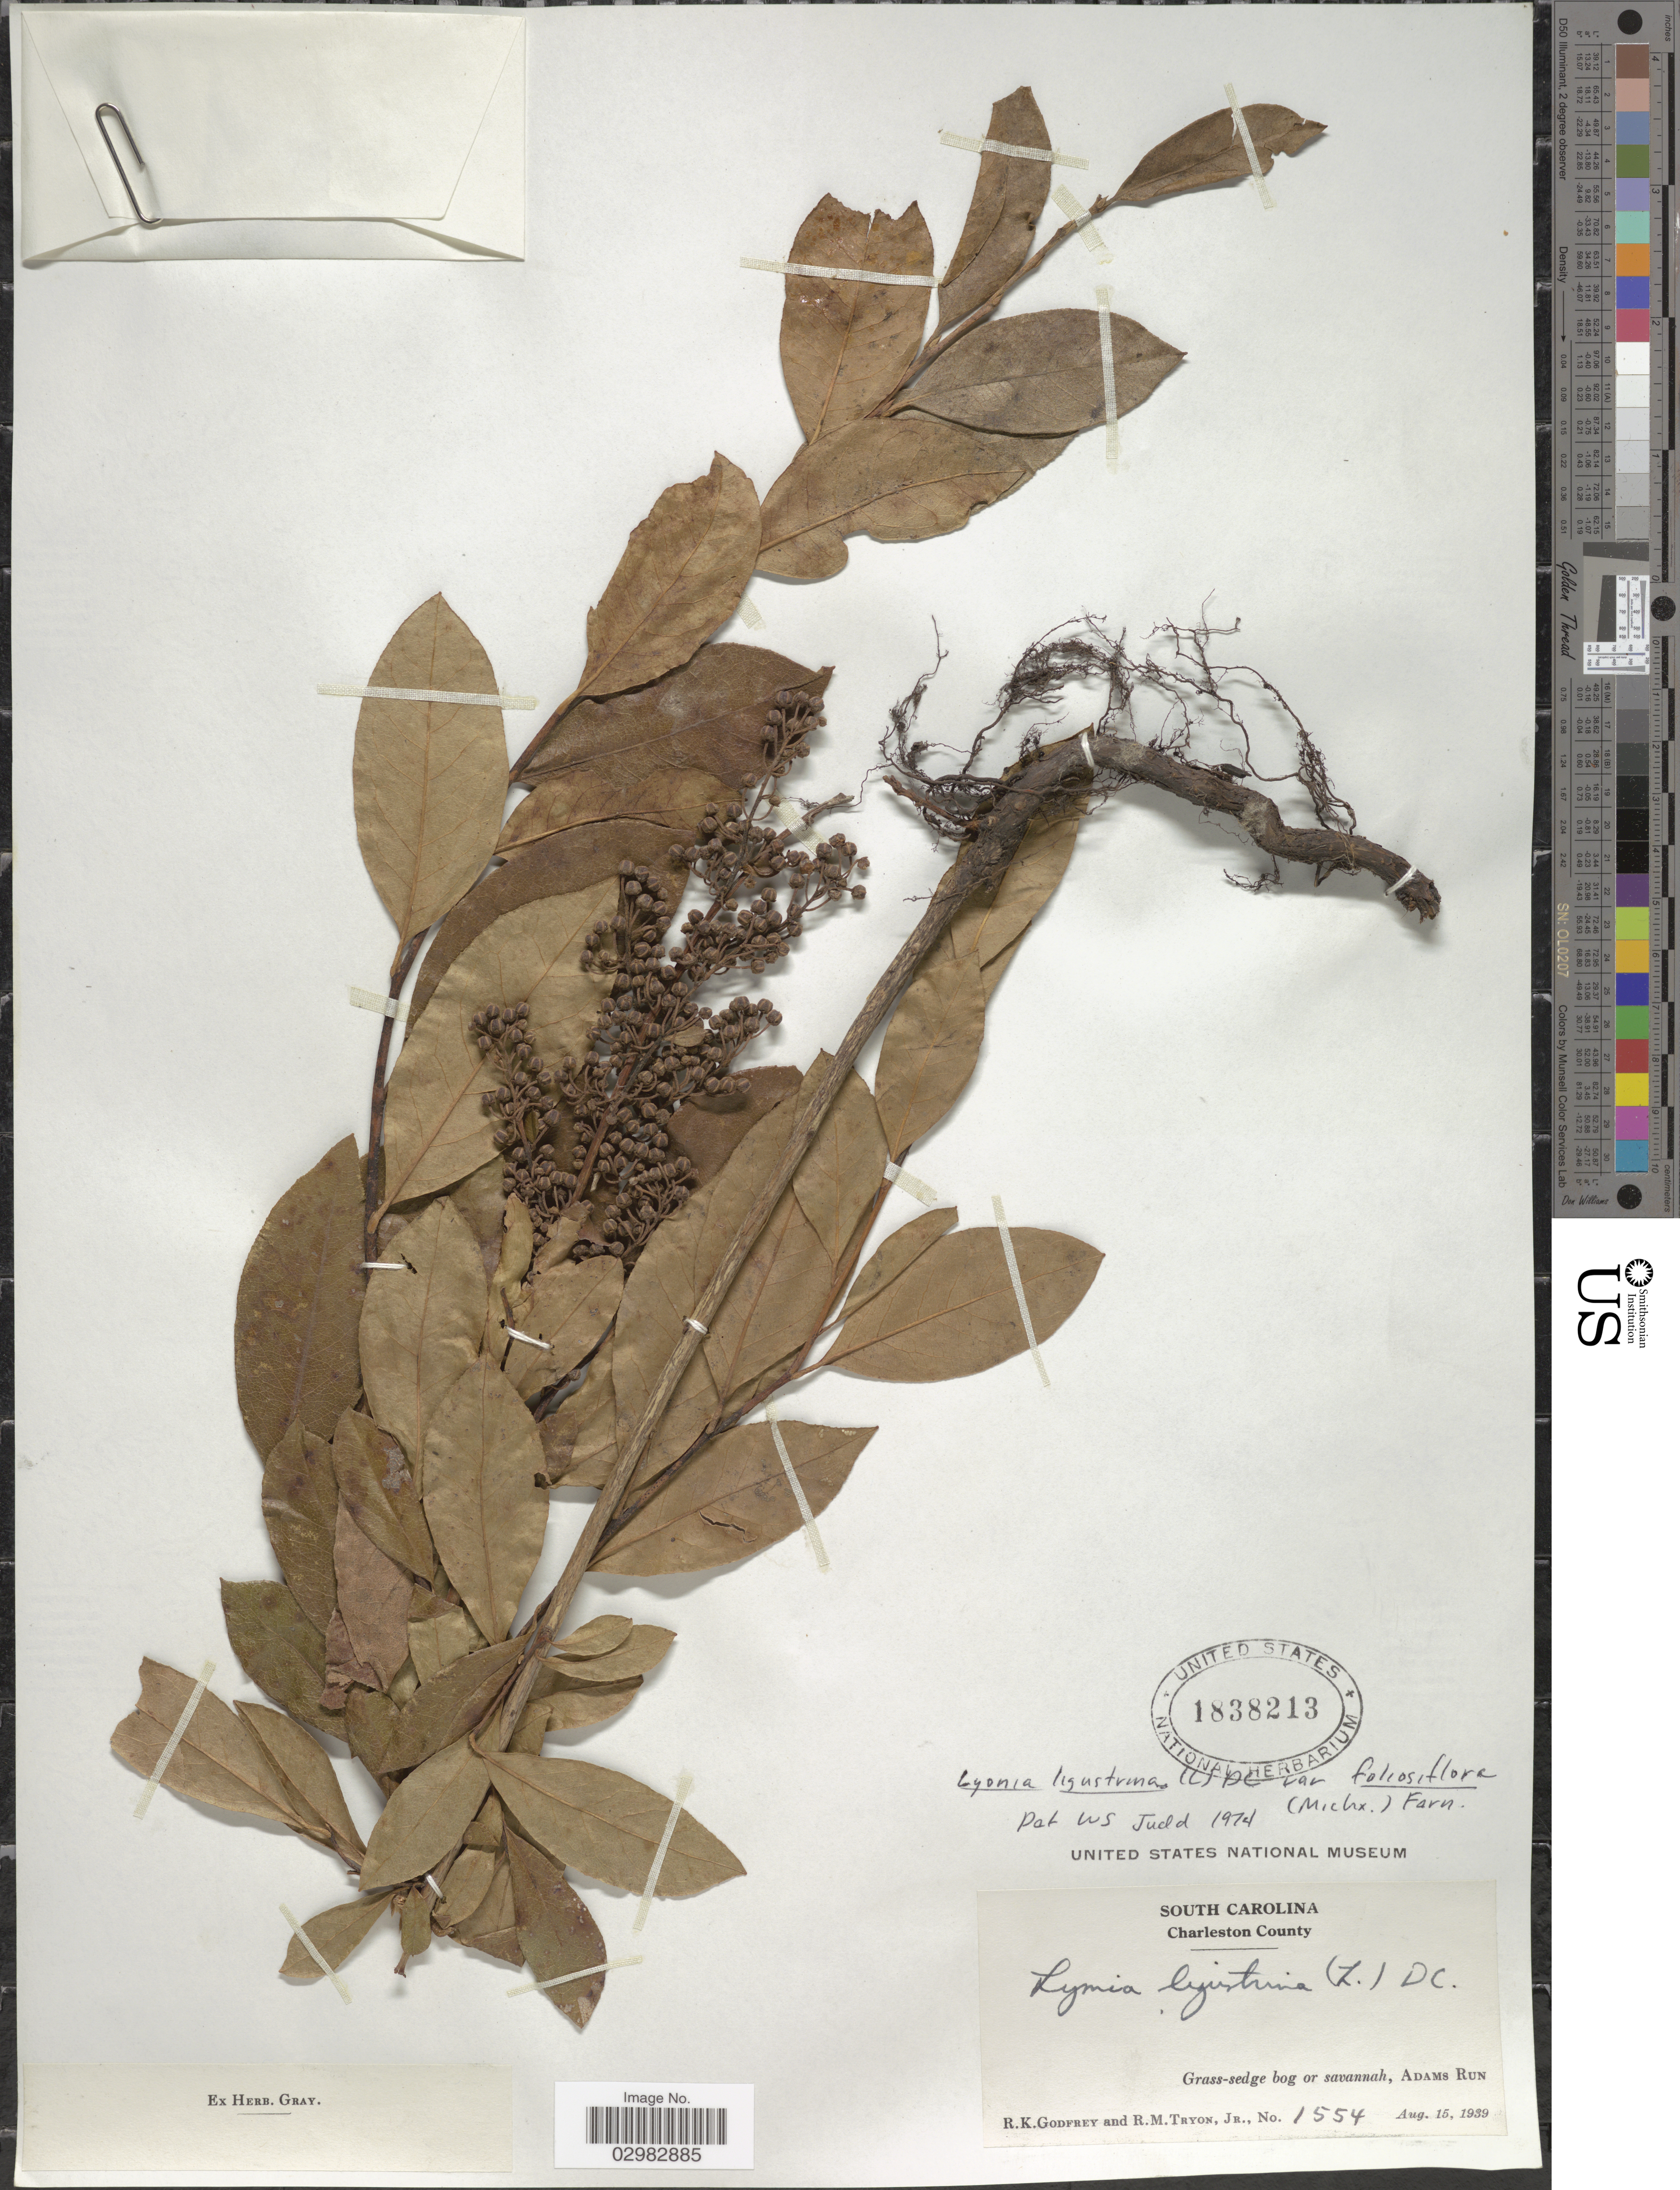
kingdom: Plantae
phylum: Tracheophyta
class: Magnoliopsida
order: Ericales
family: Ericaceae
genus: Lyonia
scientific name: Lyonia ligustrina var. foliosiflora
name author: (Michx.) Fernald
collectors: R. K. Godfrey & R. Tryon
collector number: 1554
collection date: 1939-08-15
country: United States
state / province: South Carolina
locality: Charleston County, Adams Run.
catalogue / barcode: US 1838213